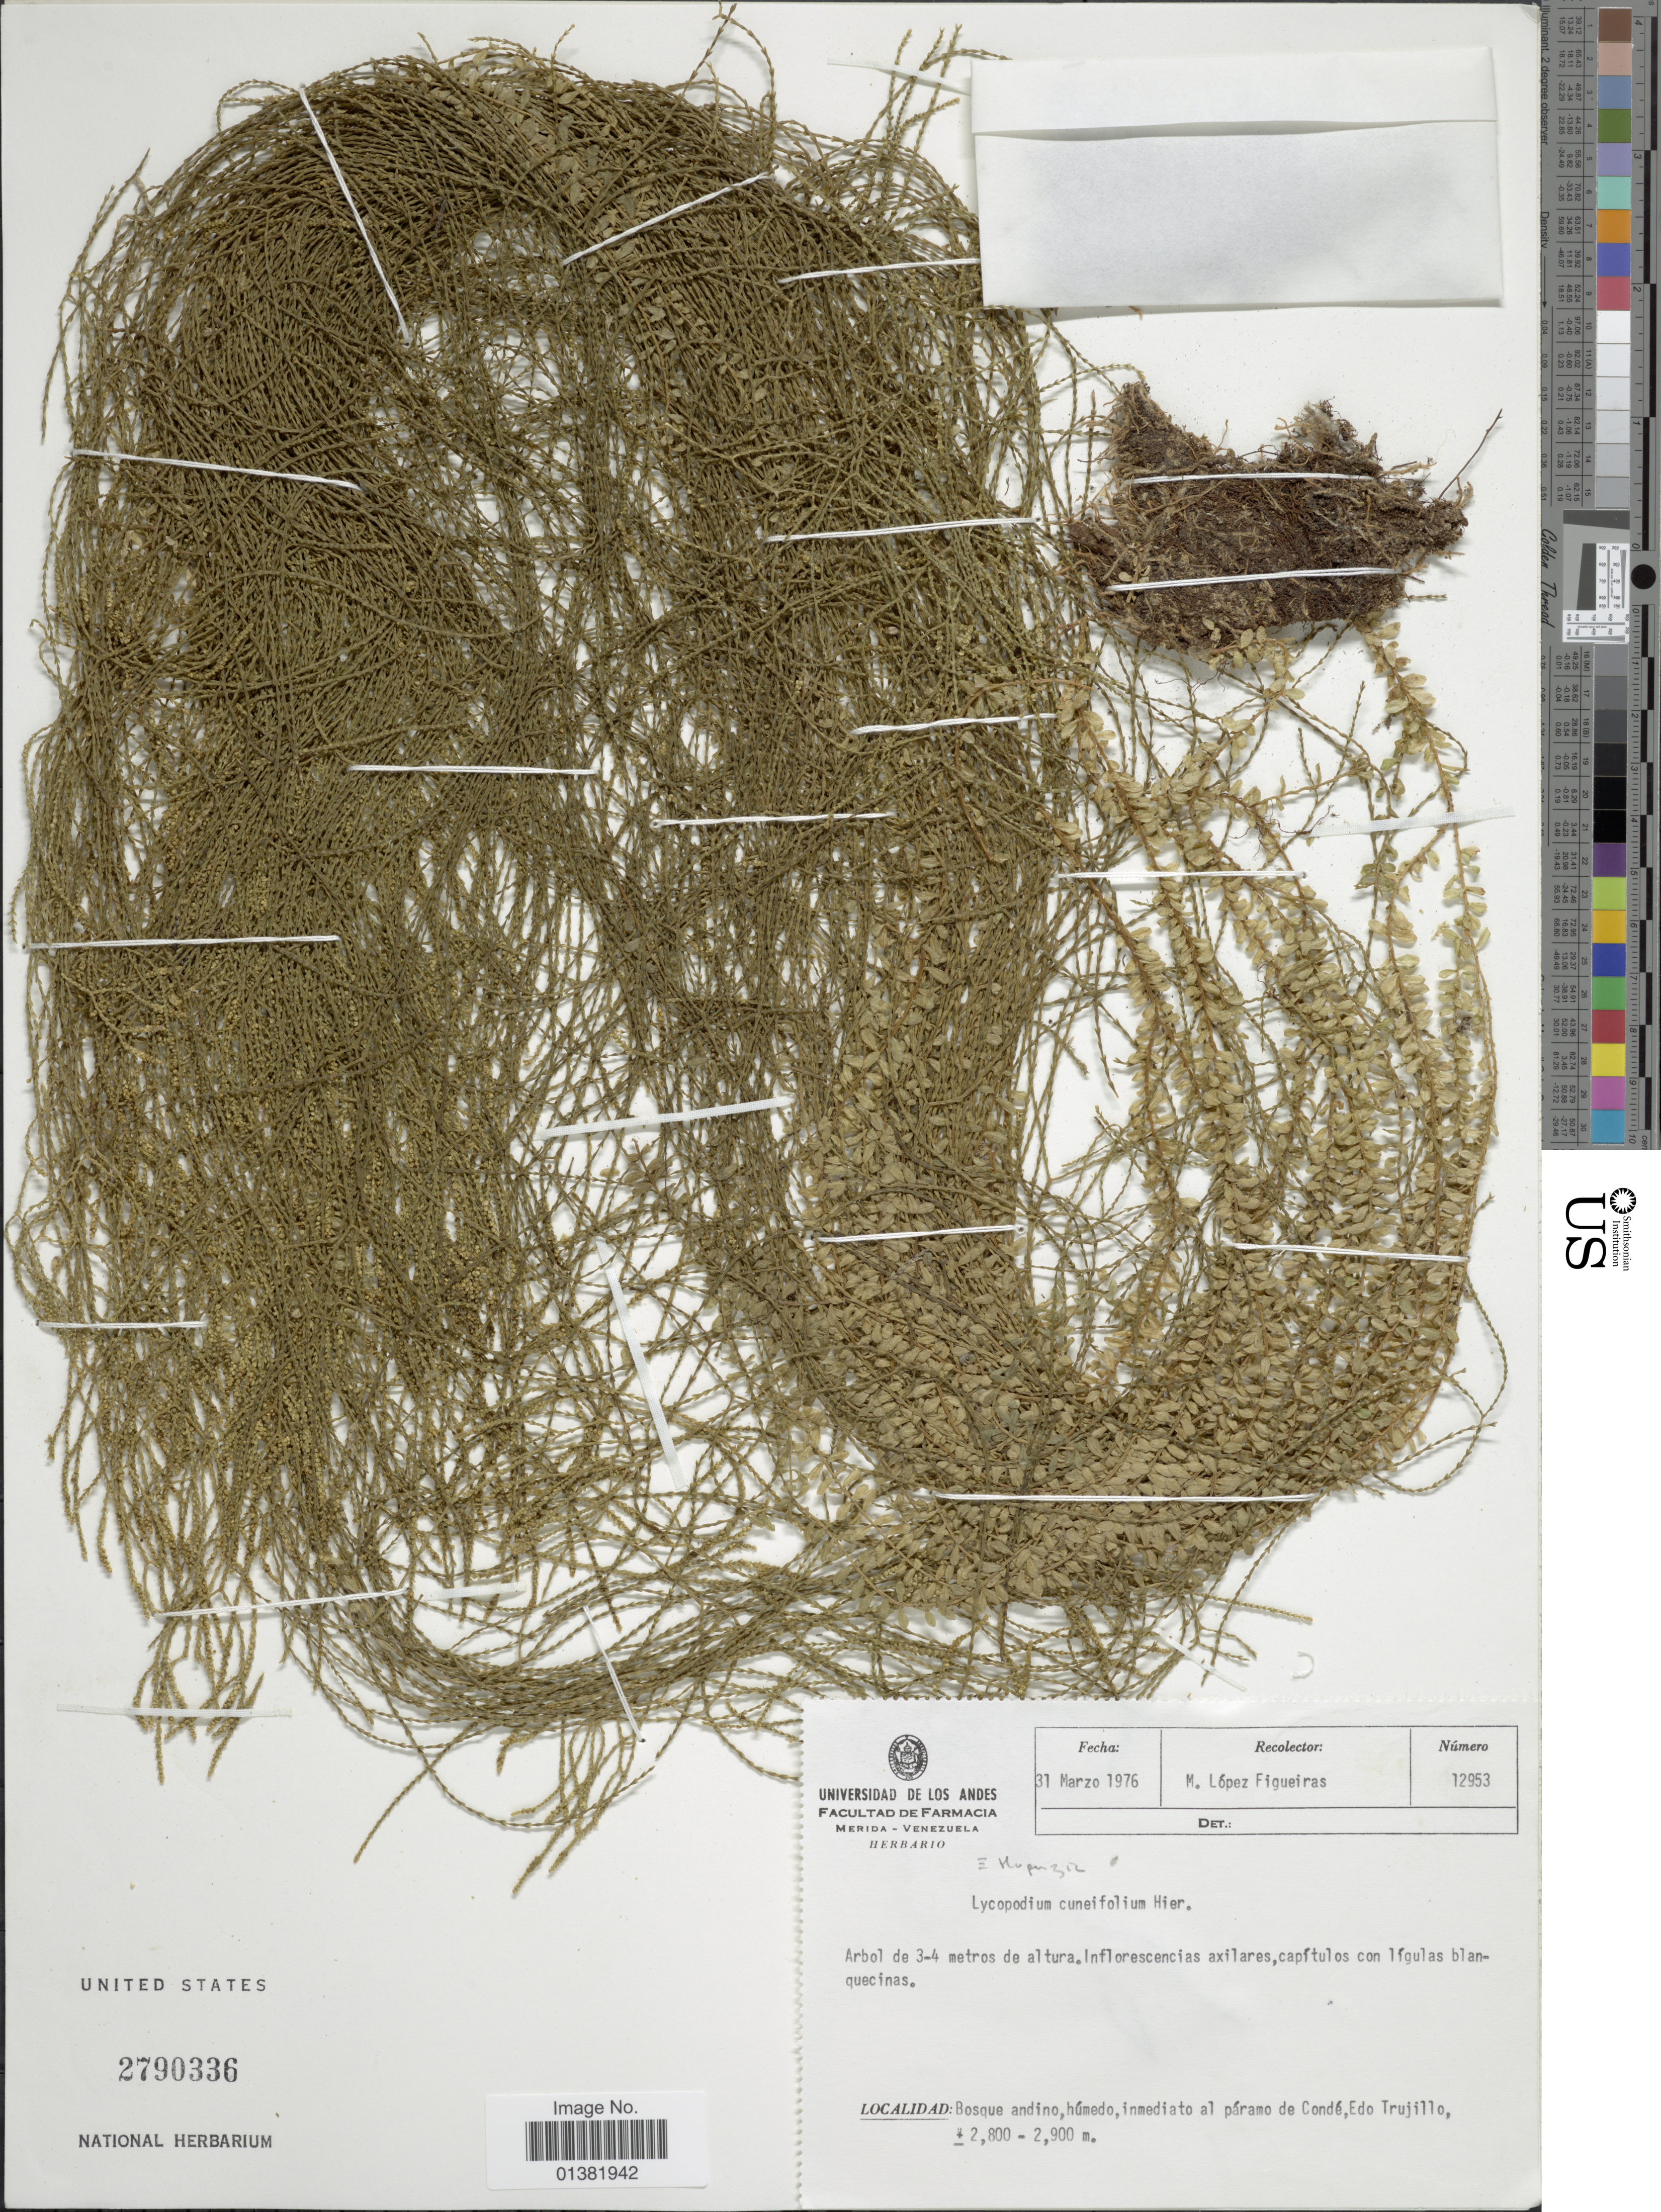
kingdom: Plantae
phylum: Tracheophyta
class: Lycopodiopsida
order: Lycopodiales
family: Lycopodiaceae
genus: Phlegmariurus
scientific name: Phlegmariurus cuneifolius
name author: (Hieron.) B. Øllg.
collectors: M. Lopéz-F.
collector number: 12953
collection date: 1976-03-31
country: Venezuela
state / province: Trujillo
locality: Bosque andino, húmedo, inmediato al páramo de Condé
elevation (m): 2800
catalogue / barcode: US 2790336